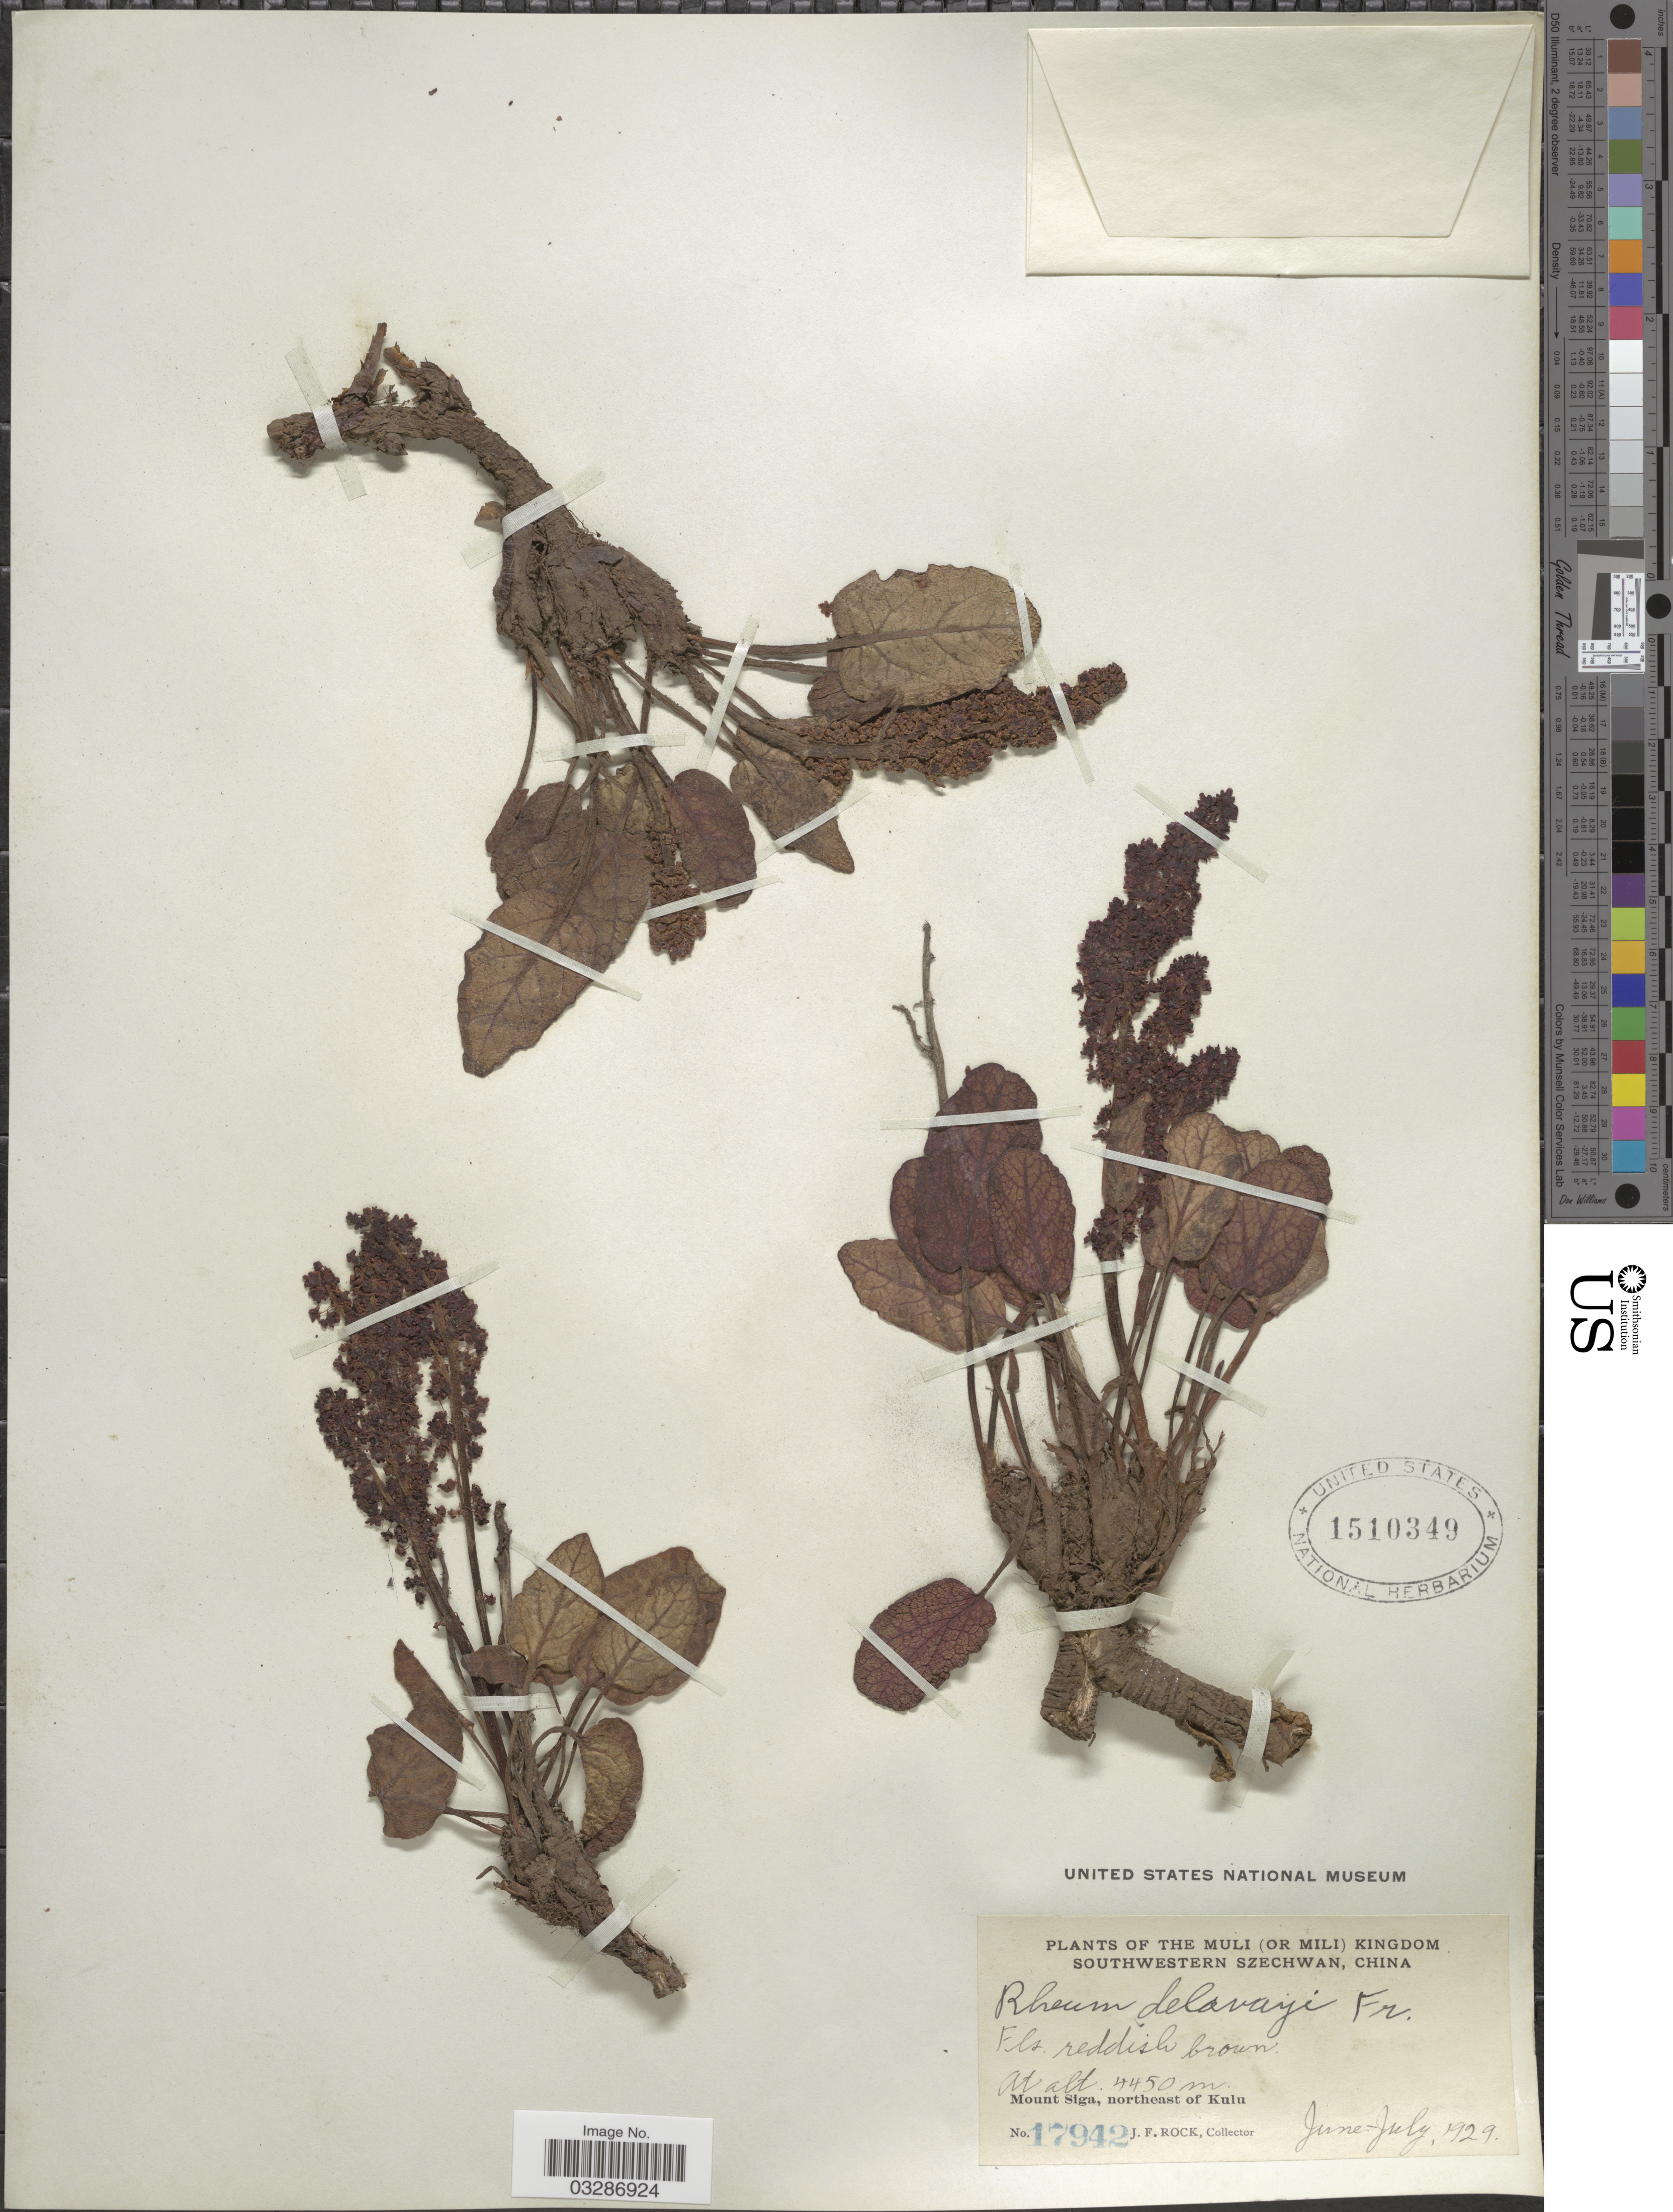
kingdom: Plantae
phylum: Tracheophyta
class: Magnoliopsida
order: Caryophyllales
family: Polygonaceae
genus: Rheum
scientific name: Rheum delavayi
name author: Franch.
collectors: J. Rock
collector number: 17942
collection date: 1929-06/1929-07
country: China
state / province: Sichuan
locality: The Muli (or Mili) Kingdom, Southwestern Szechwan. Mount Siga, northeast of Kulu.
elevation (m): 4450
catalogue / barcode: US 1510349